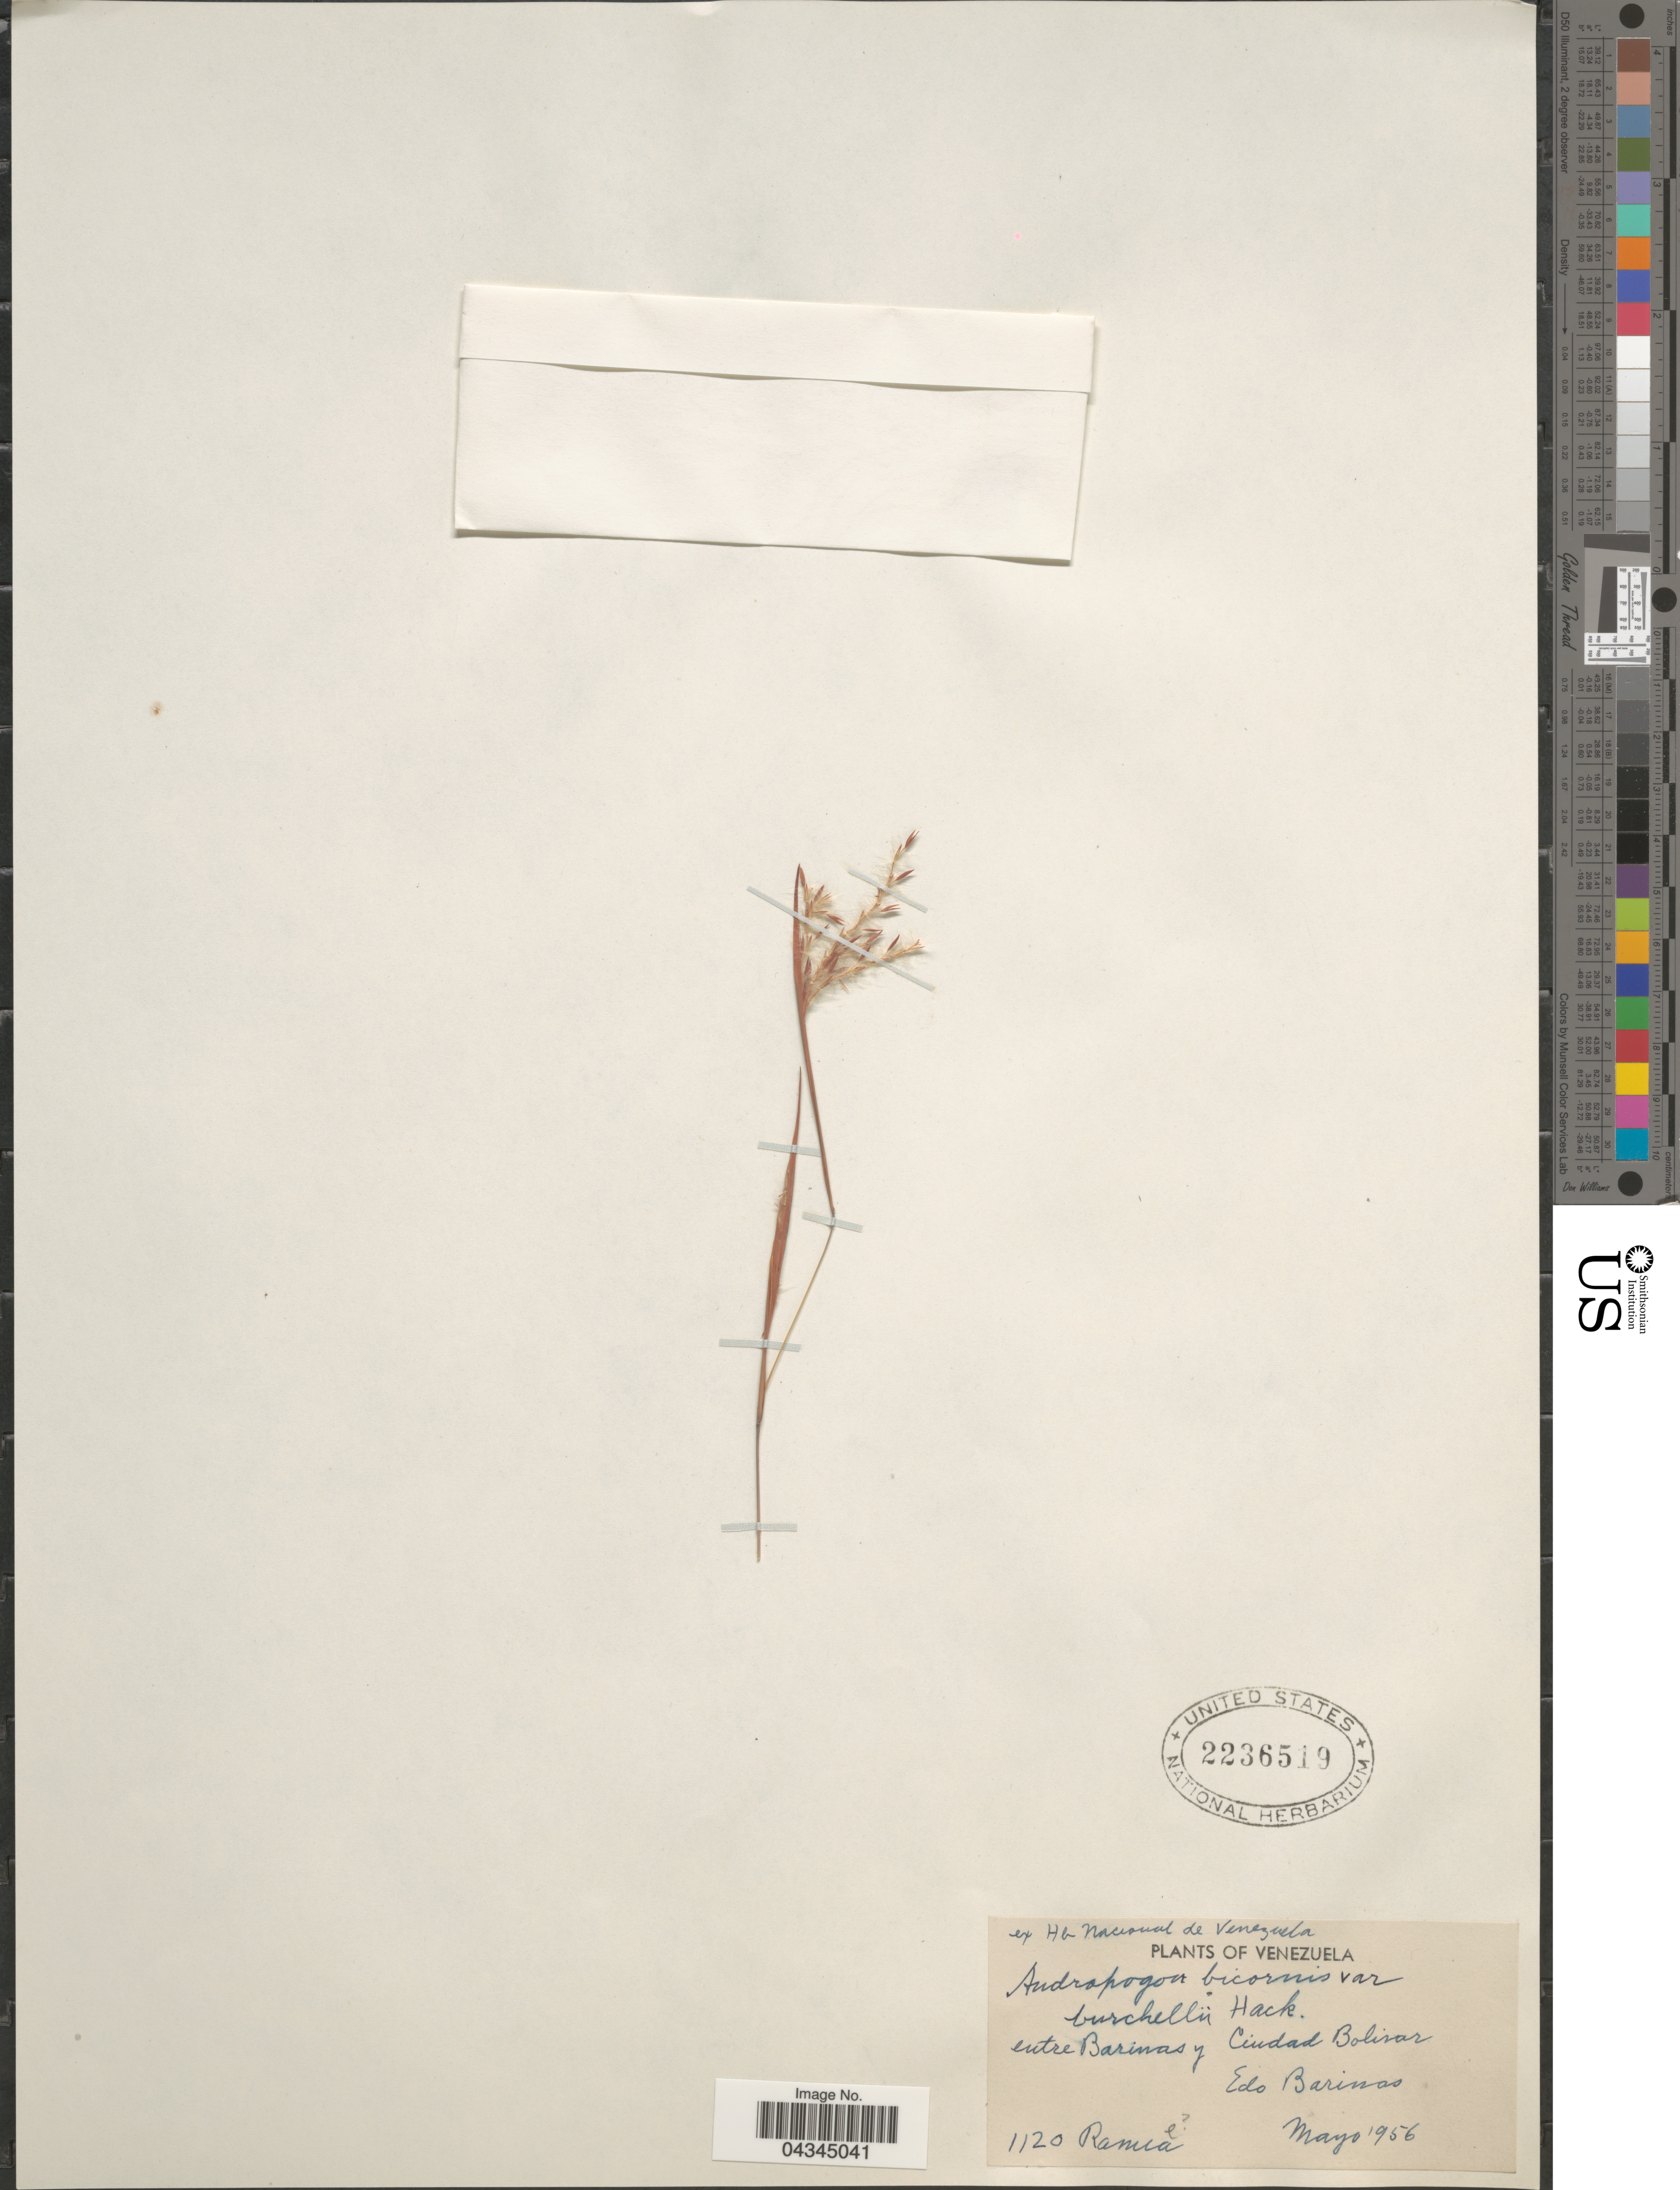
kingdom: Plantae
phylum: Tracheophyta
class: Liliopsida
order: Poales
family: Poaceae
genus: Andropogon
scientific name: Andropogon bicornis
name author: L.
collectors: -- Ramia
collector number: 1120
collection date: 1956-05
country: Venezuela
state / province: Barinas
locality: Entre Barinas y Ciudad Bolivar.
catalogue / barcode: US 2236519